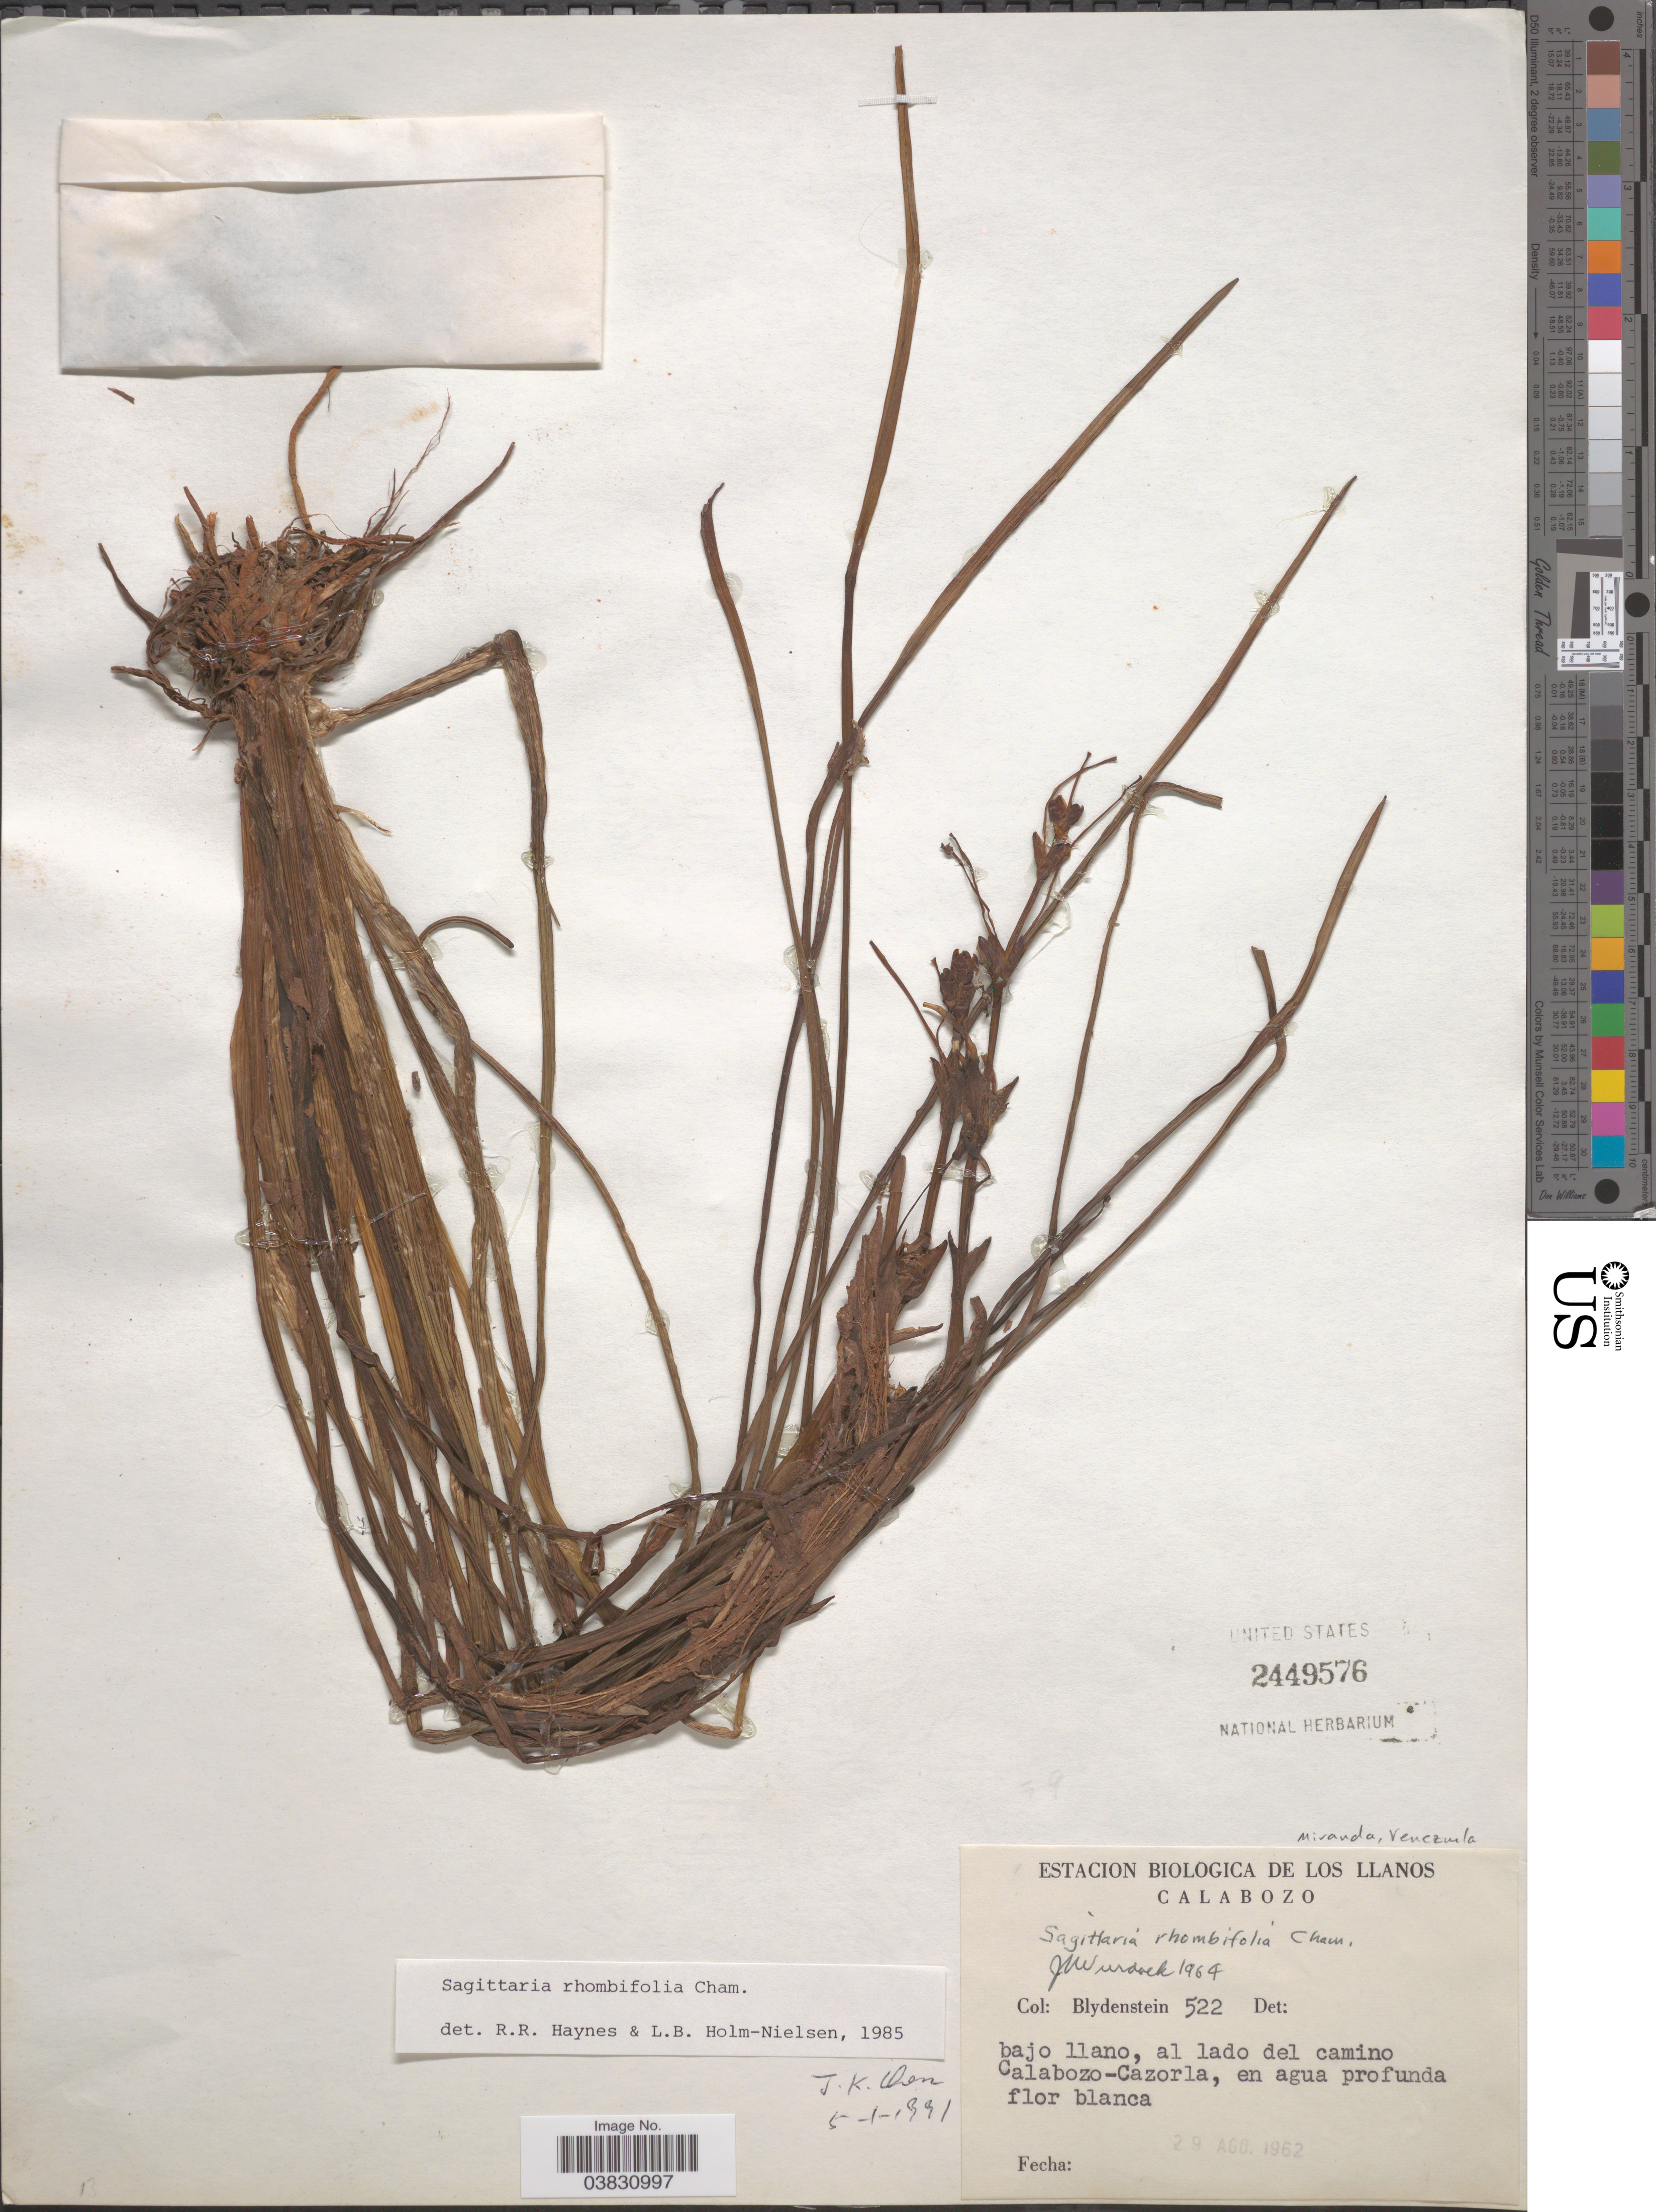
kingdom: Plantae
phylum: Tracheophyta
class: Liliopsida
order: Alismatales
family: Alismataceae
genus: Sagittaria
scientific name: Sagittaria rhombifolia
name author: Cham.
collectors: Blydenstein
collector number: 522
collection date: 1962-08-29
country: Venezuela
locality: Estacion Biologica De Los Llanos. Calabozo. Bajo llano, al lado del camino Calabozo-Cazorla.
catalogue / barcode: US 2449576